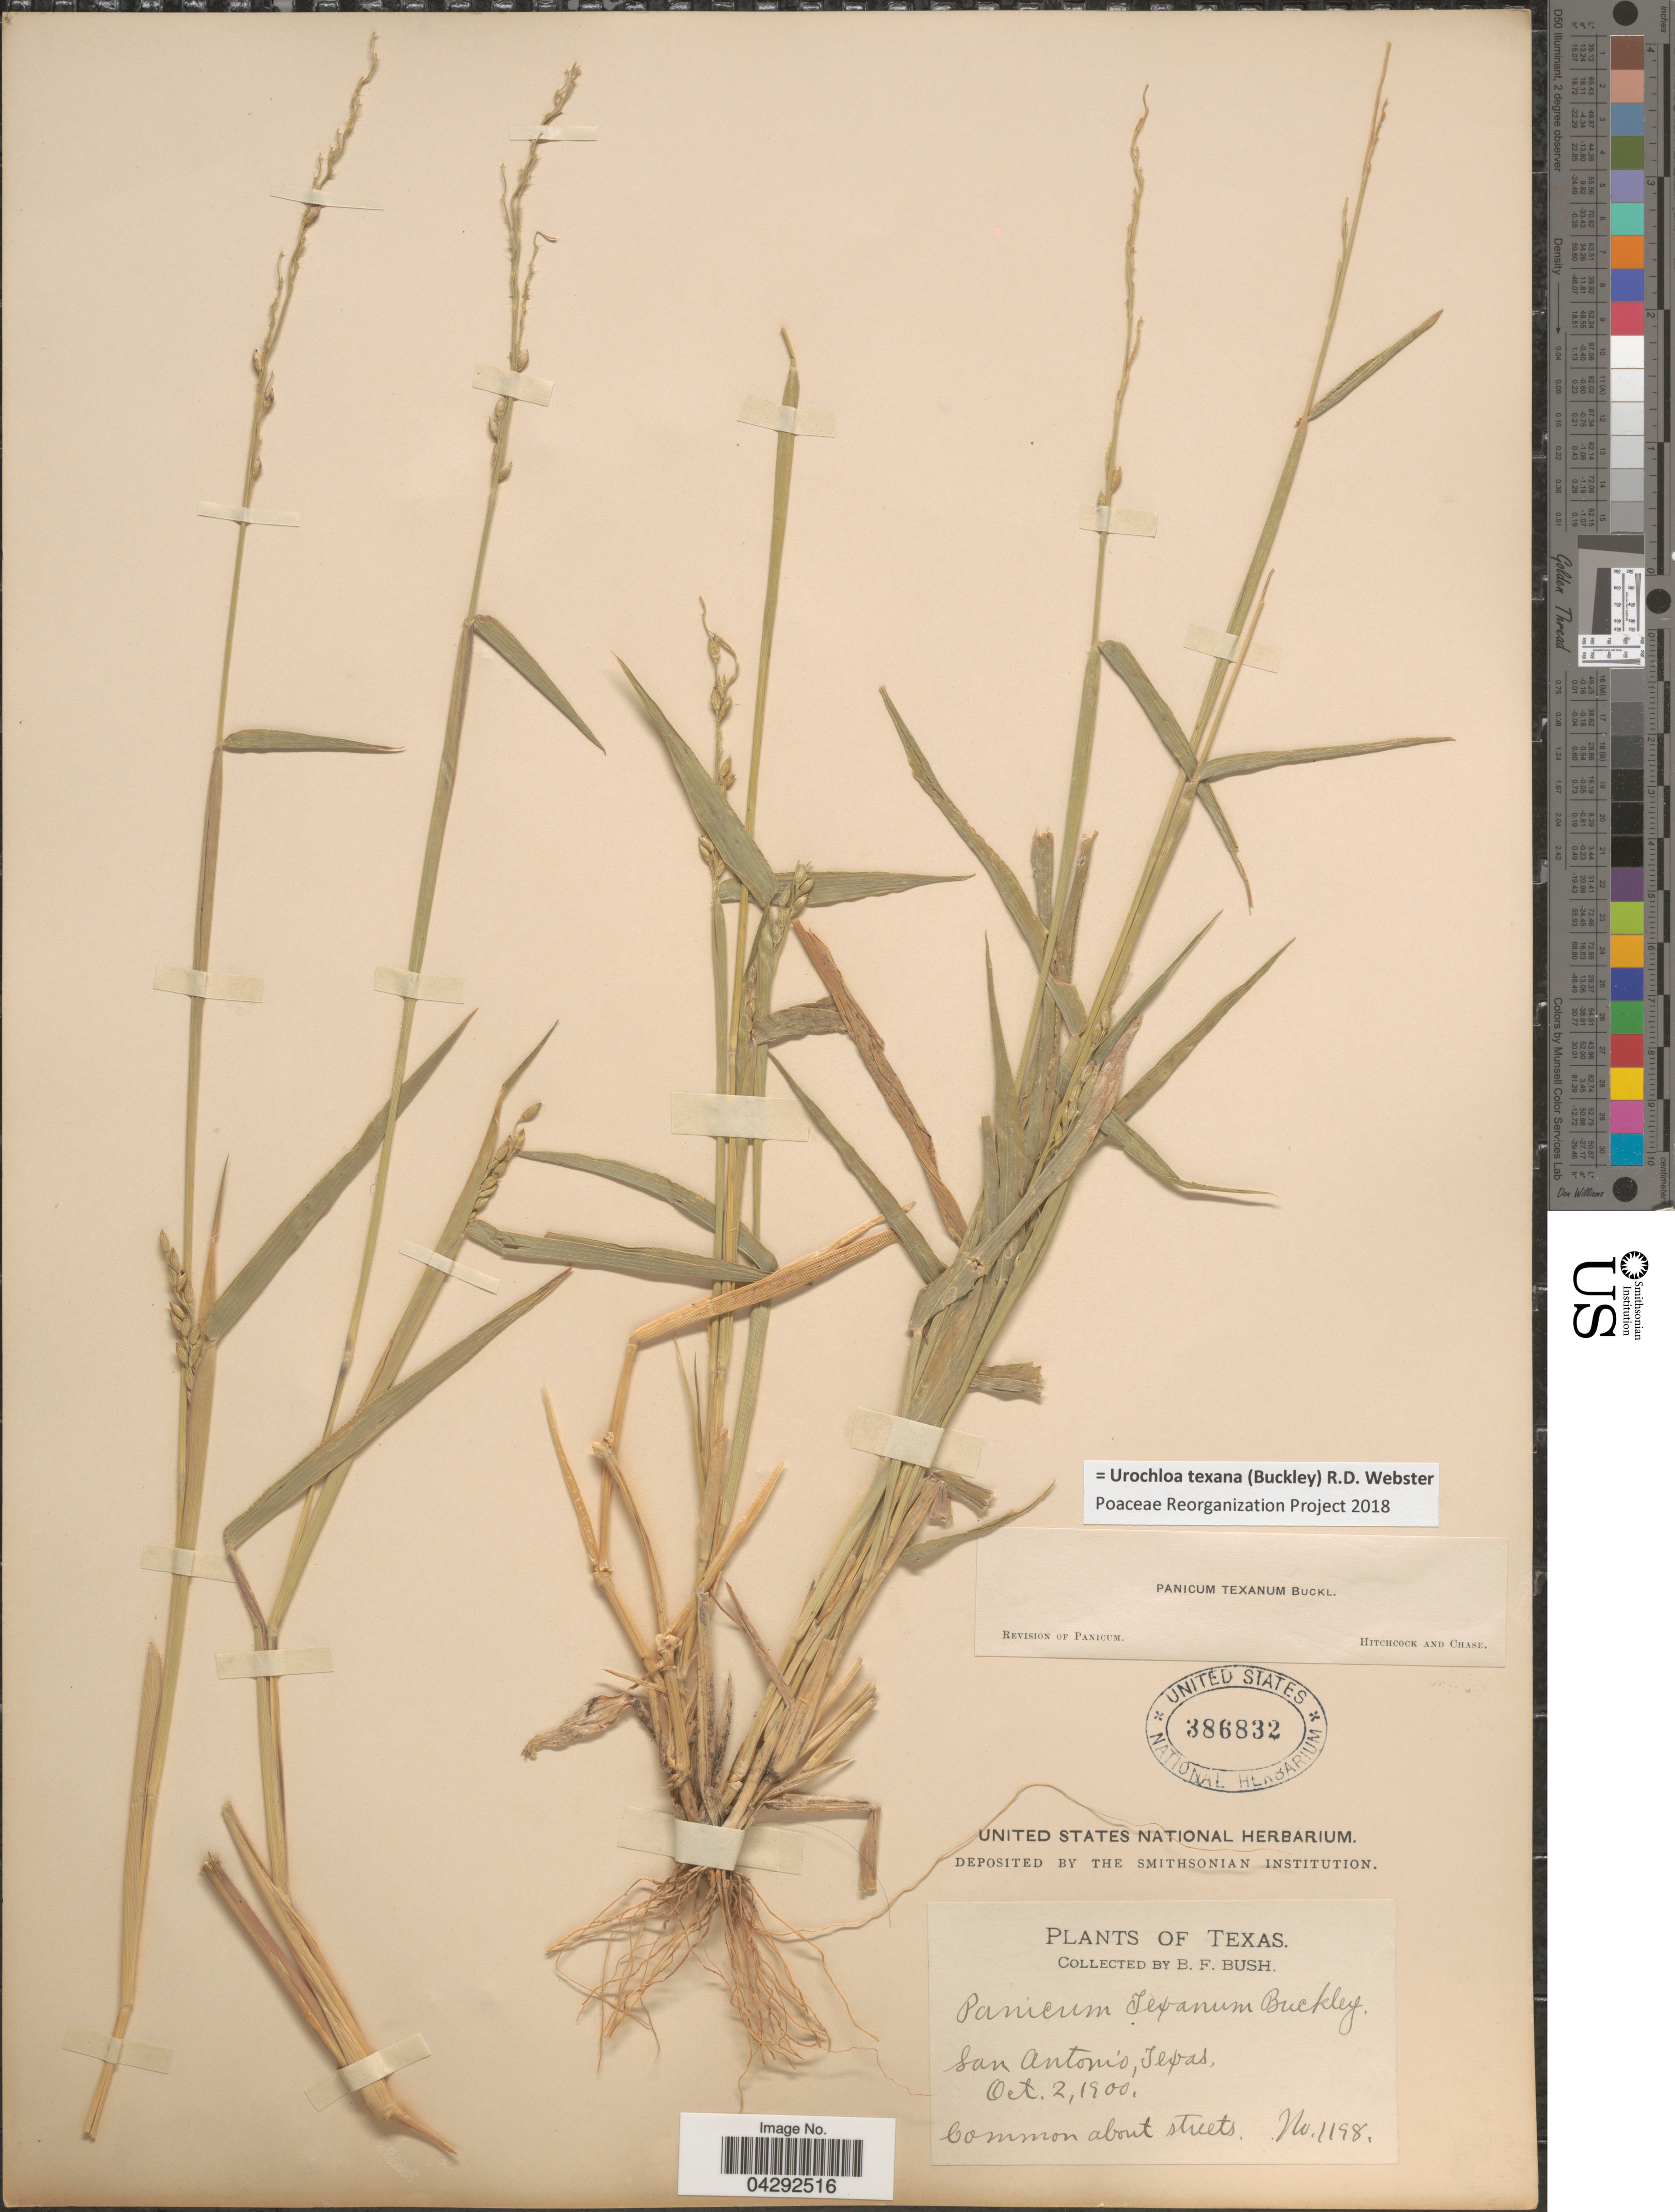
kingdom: Plantae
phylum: Tracheophyta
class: Liliopsida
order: Poales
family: Poaceae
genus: Urochloa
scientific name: Urochloa texana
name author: (Buckley) R.D. Webster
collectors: B. F. Bush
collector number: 1198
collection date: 1900-10-02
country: United States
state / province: Texas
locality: San Antonio. Common about streets.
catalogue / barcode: US 386832